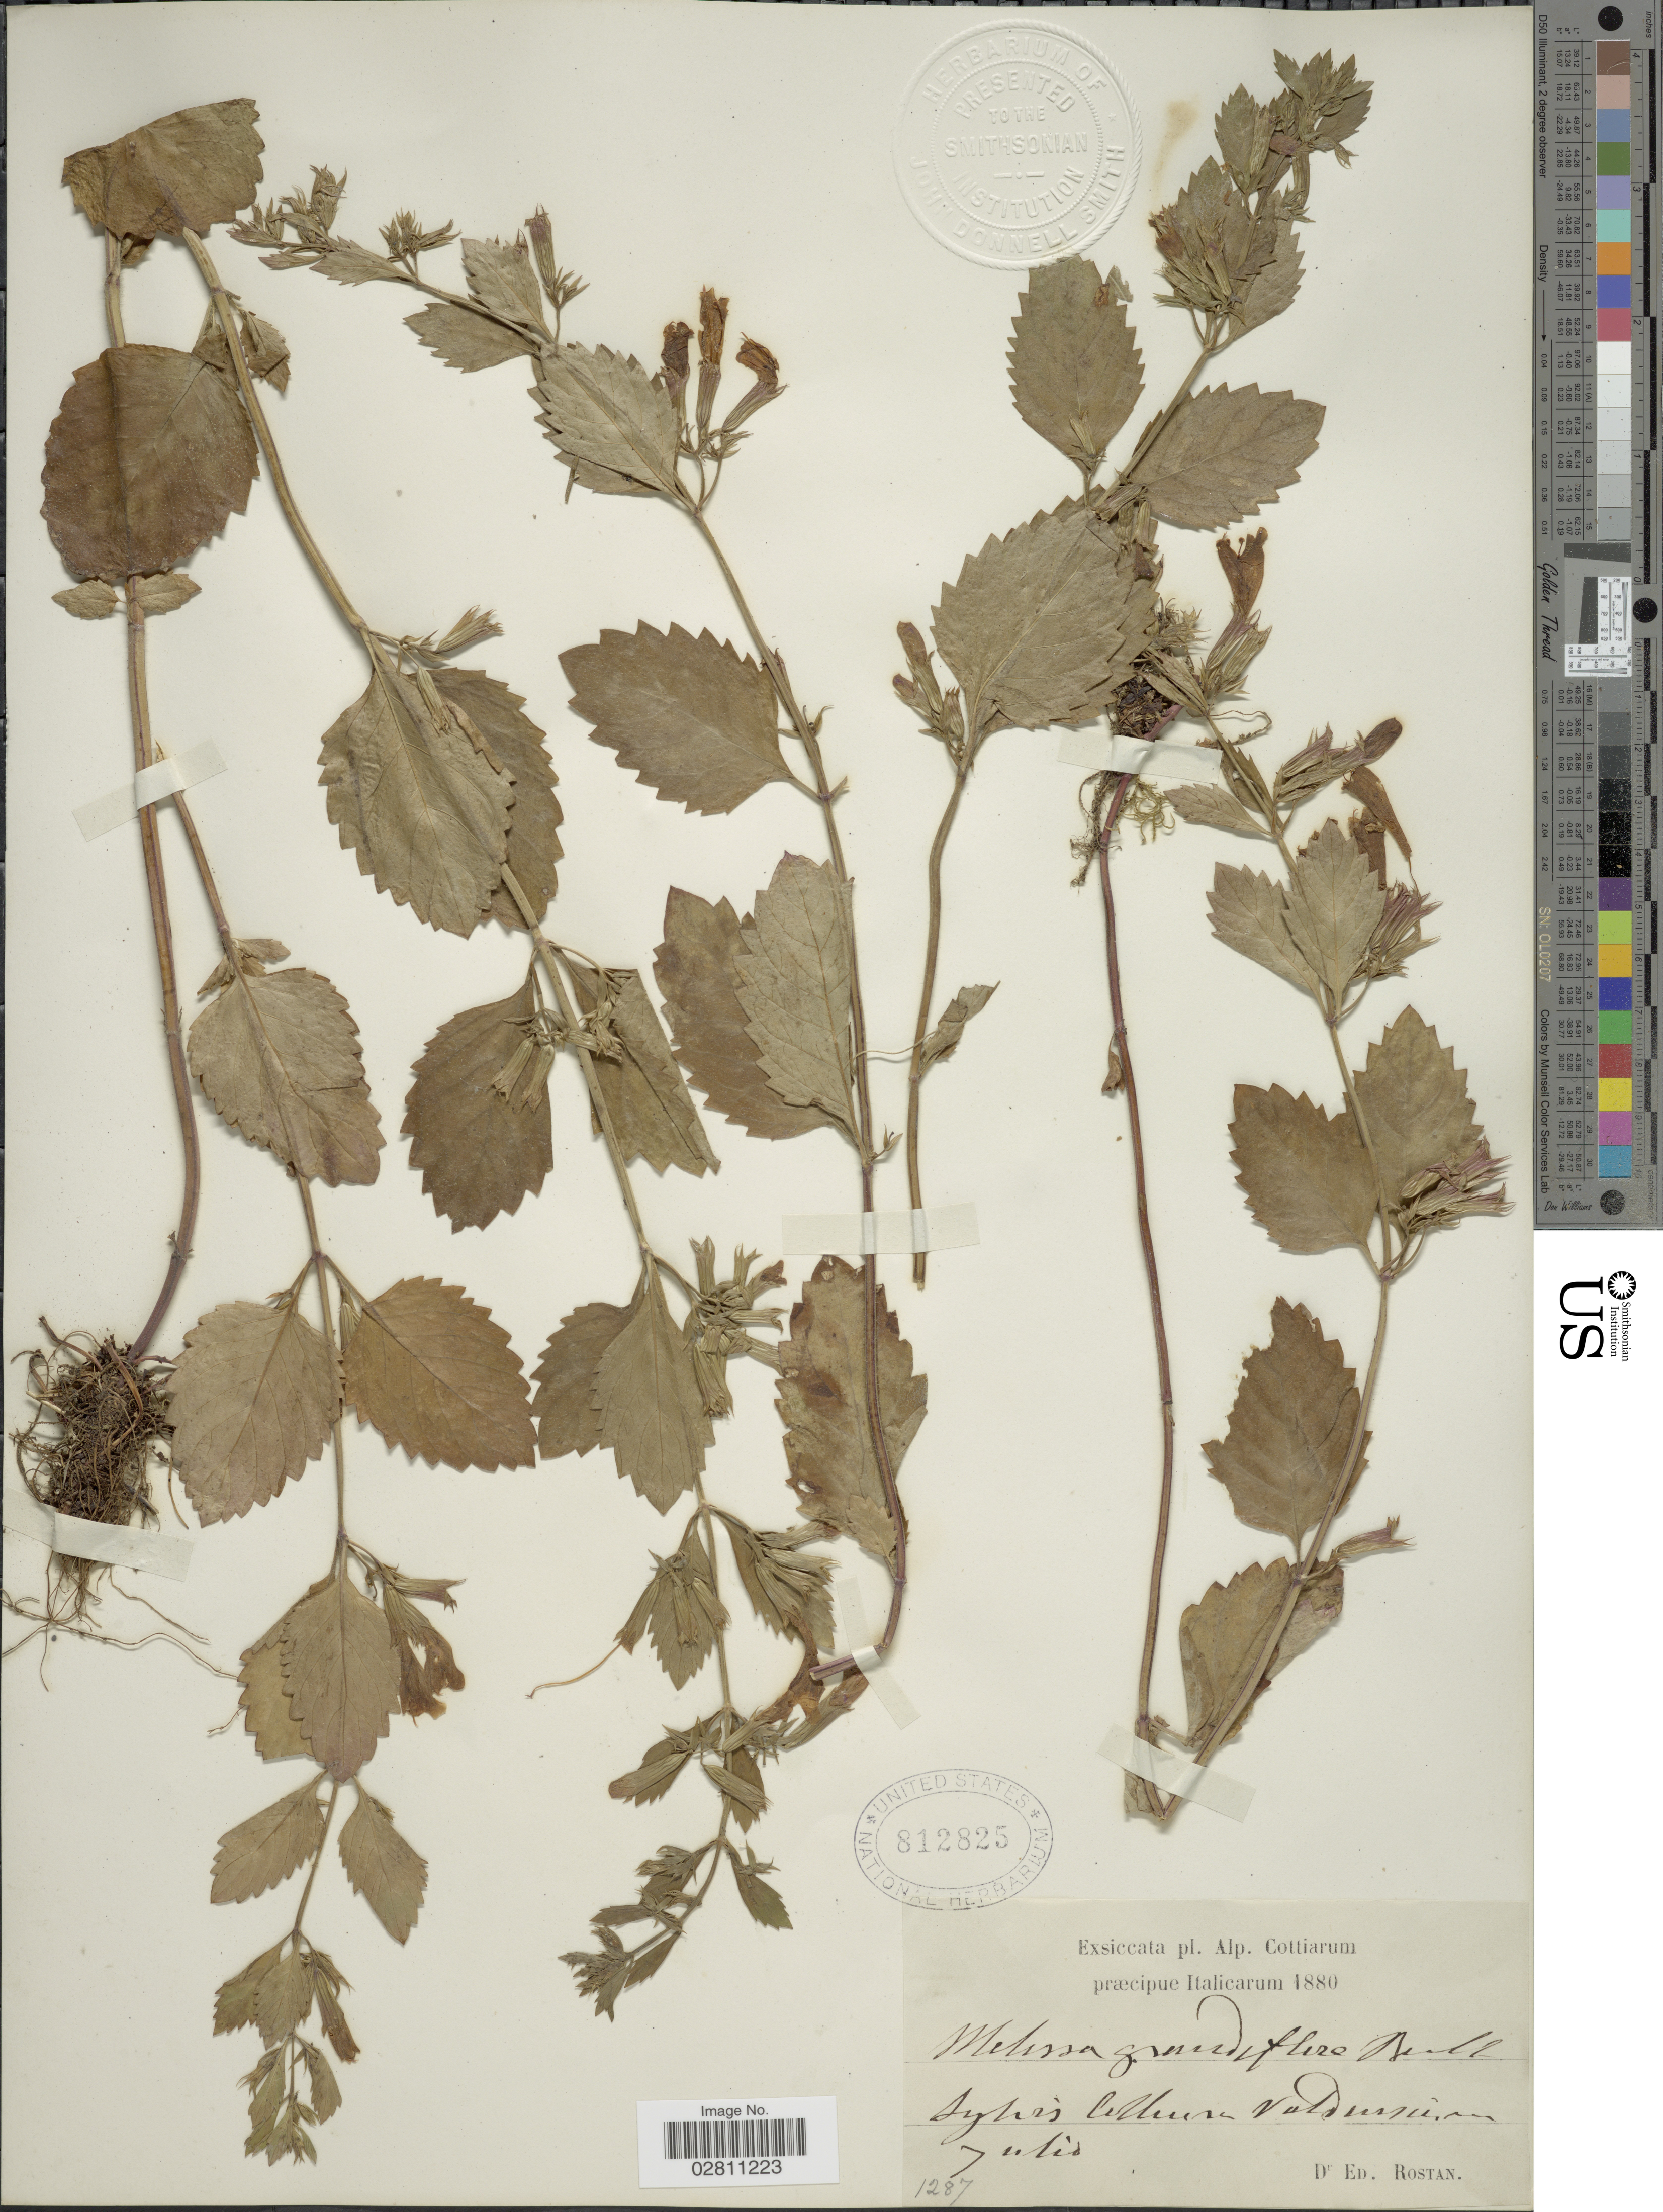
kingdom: Plantae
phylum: Tracheophyta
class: Magnoliopsida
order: Lamiales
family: Lamiaceae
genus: Clinopodium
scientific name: Clinopodium grandiflorum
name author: (L.) Kuntze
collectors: E. Rostan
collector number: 1287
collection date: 1880-07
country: Italy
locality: Sylvis [illegible text] Valdusium[interpreted].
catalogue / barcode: US 812825